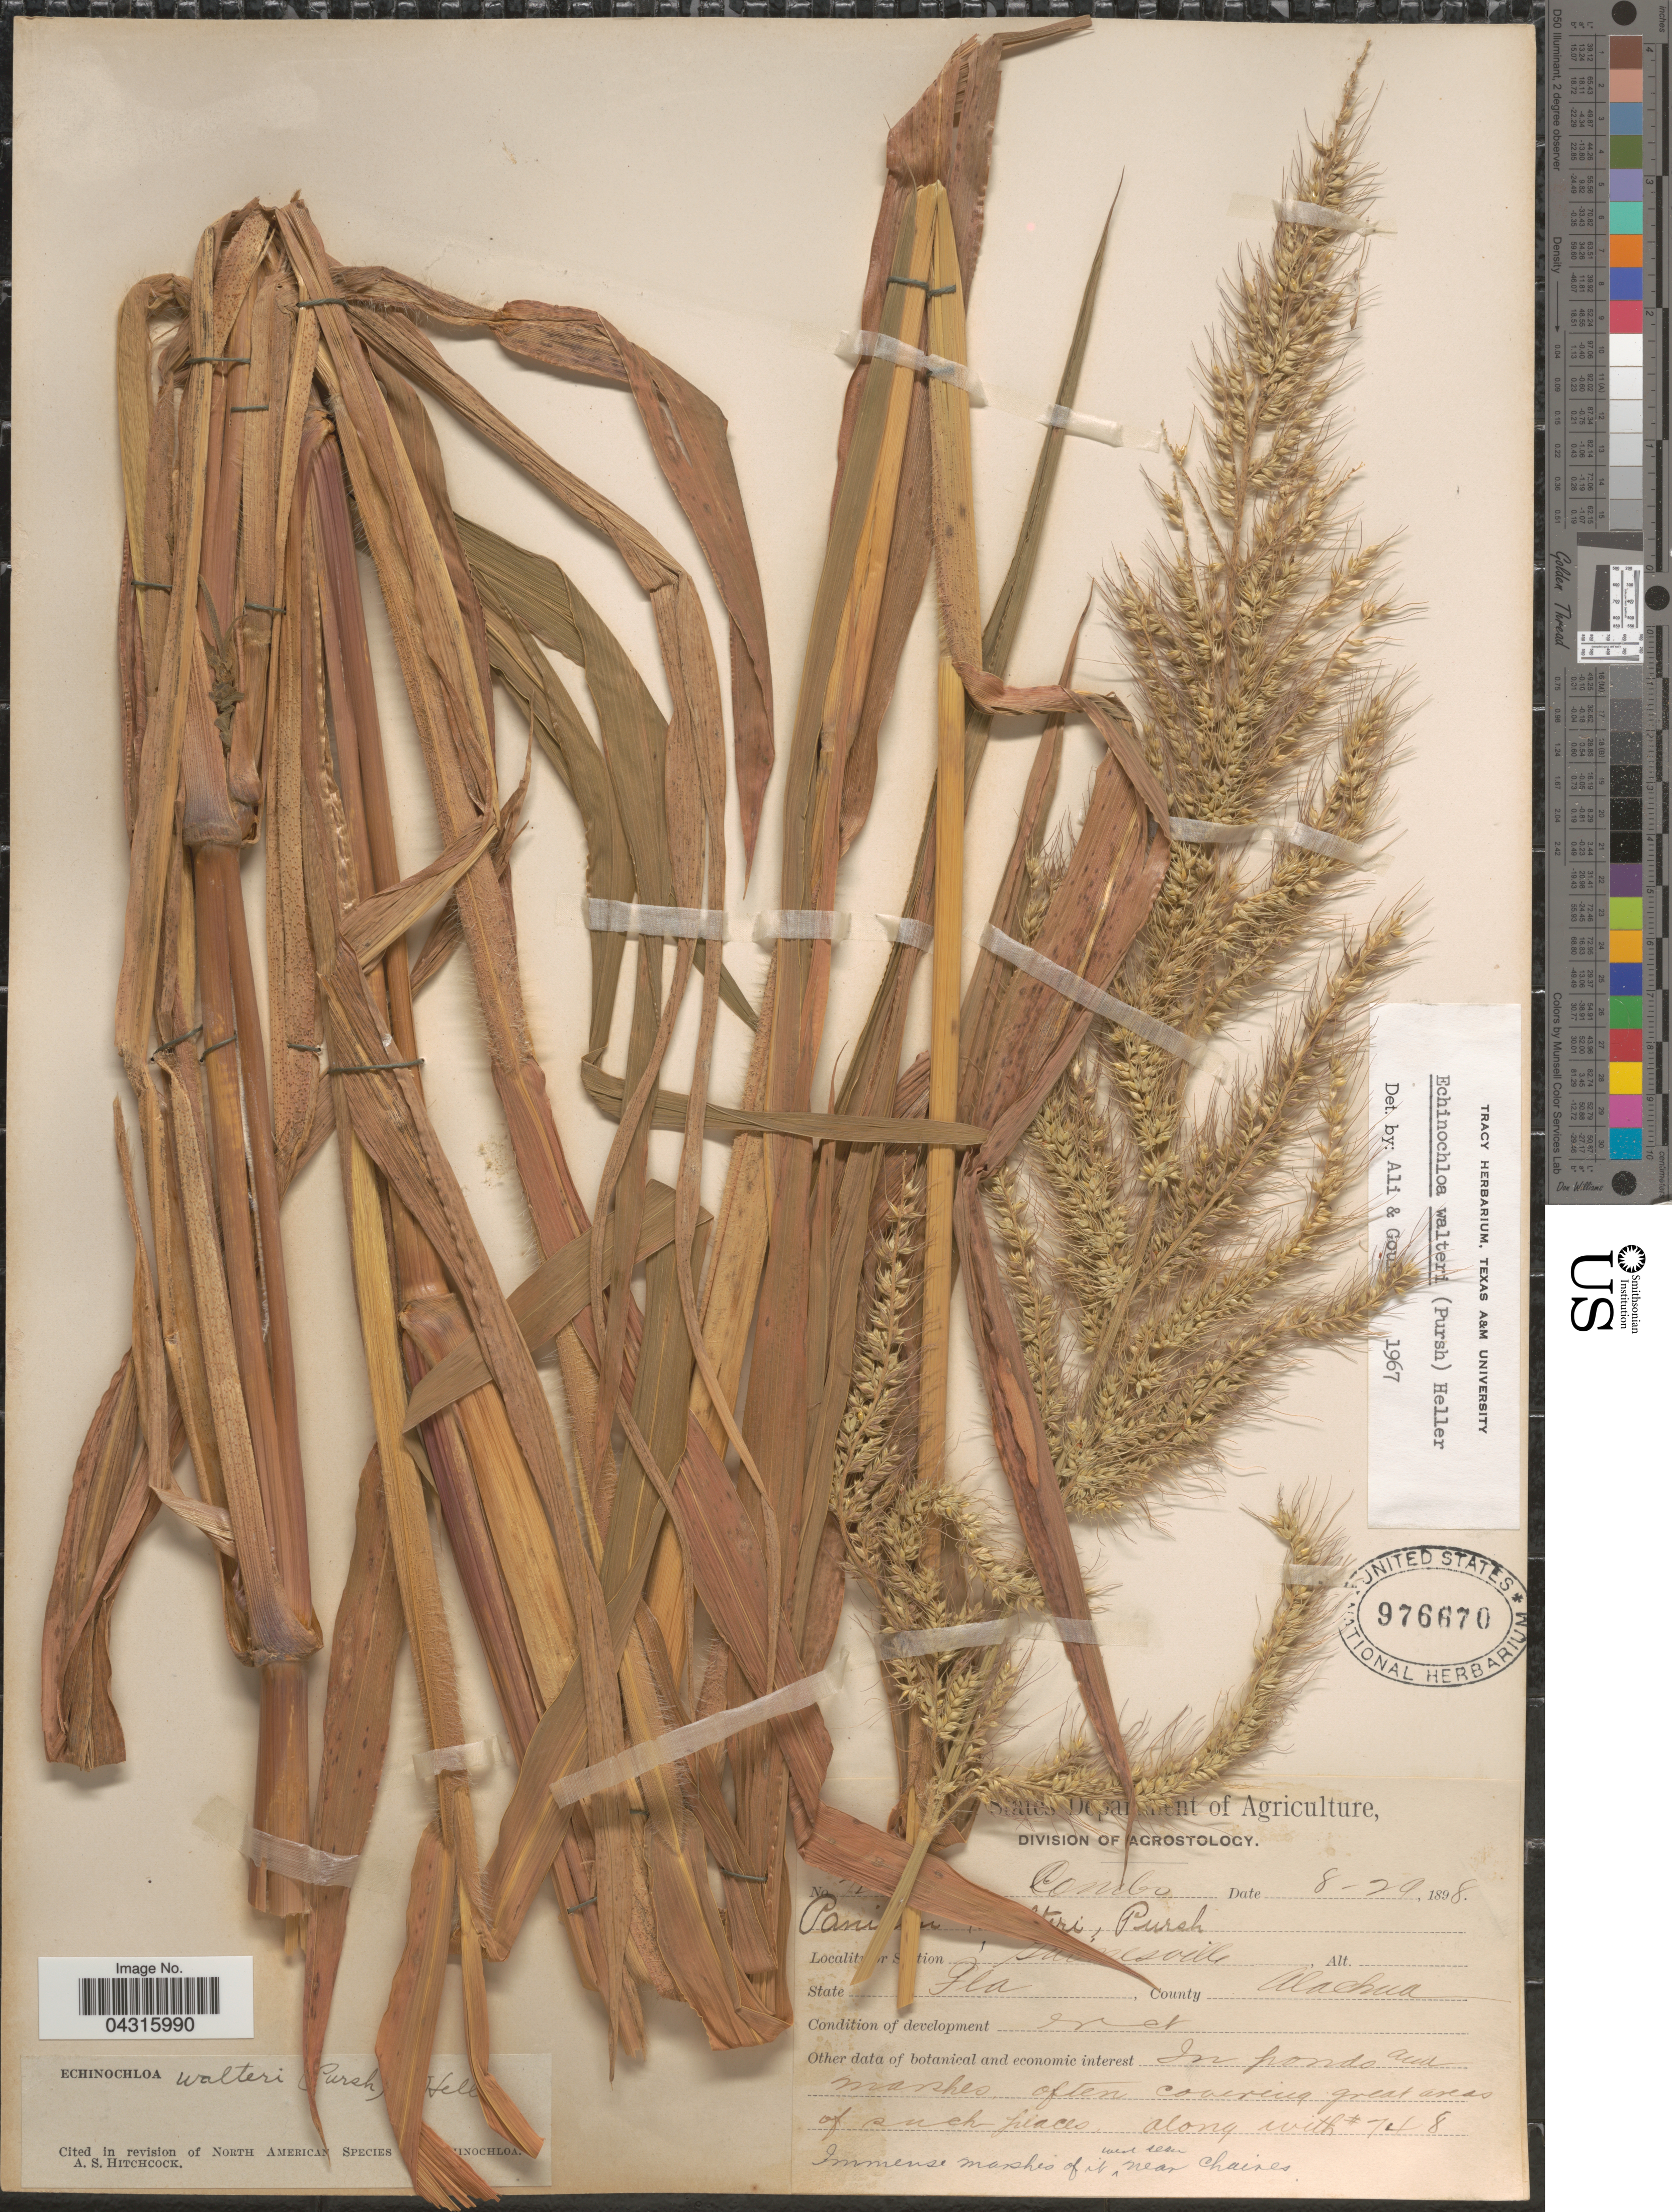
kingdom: Plantae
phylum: Tracheophyta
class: Liliopsida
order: Poales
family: Poaceae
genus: Echinochloa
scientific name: Echinochloa walteri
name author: (Pursh) A. Heller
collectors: -. Combs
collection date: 1898-08-29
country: United States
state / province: Florida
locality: Gainesville. County Alachua. Along with #748.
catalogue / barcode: US 976670